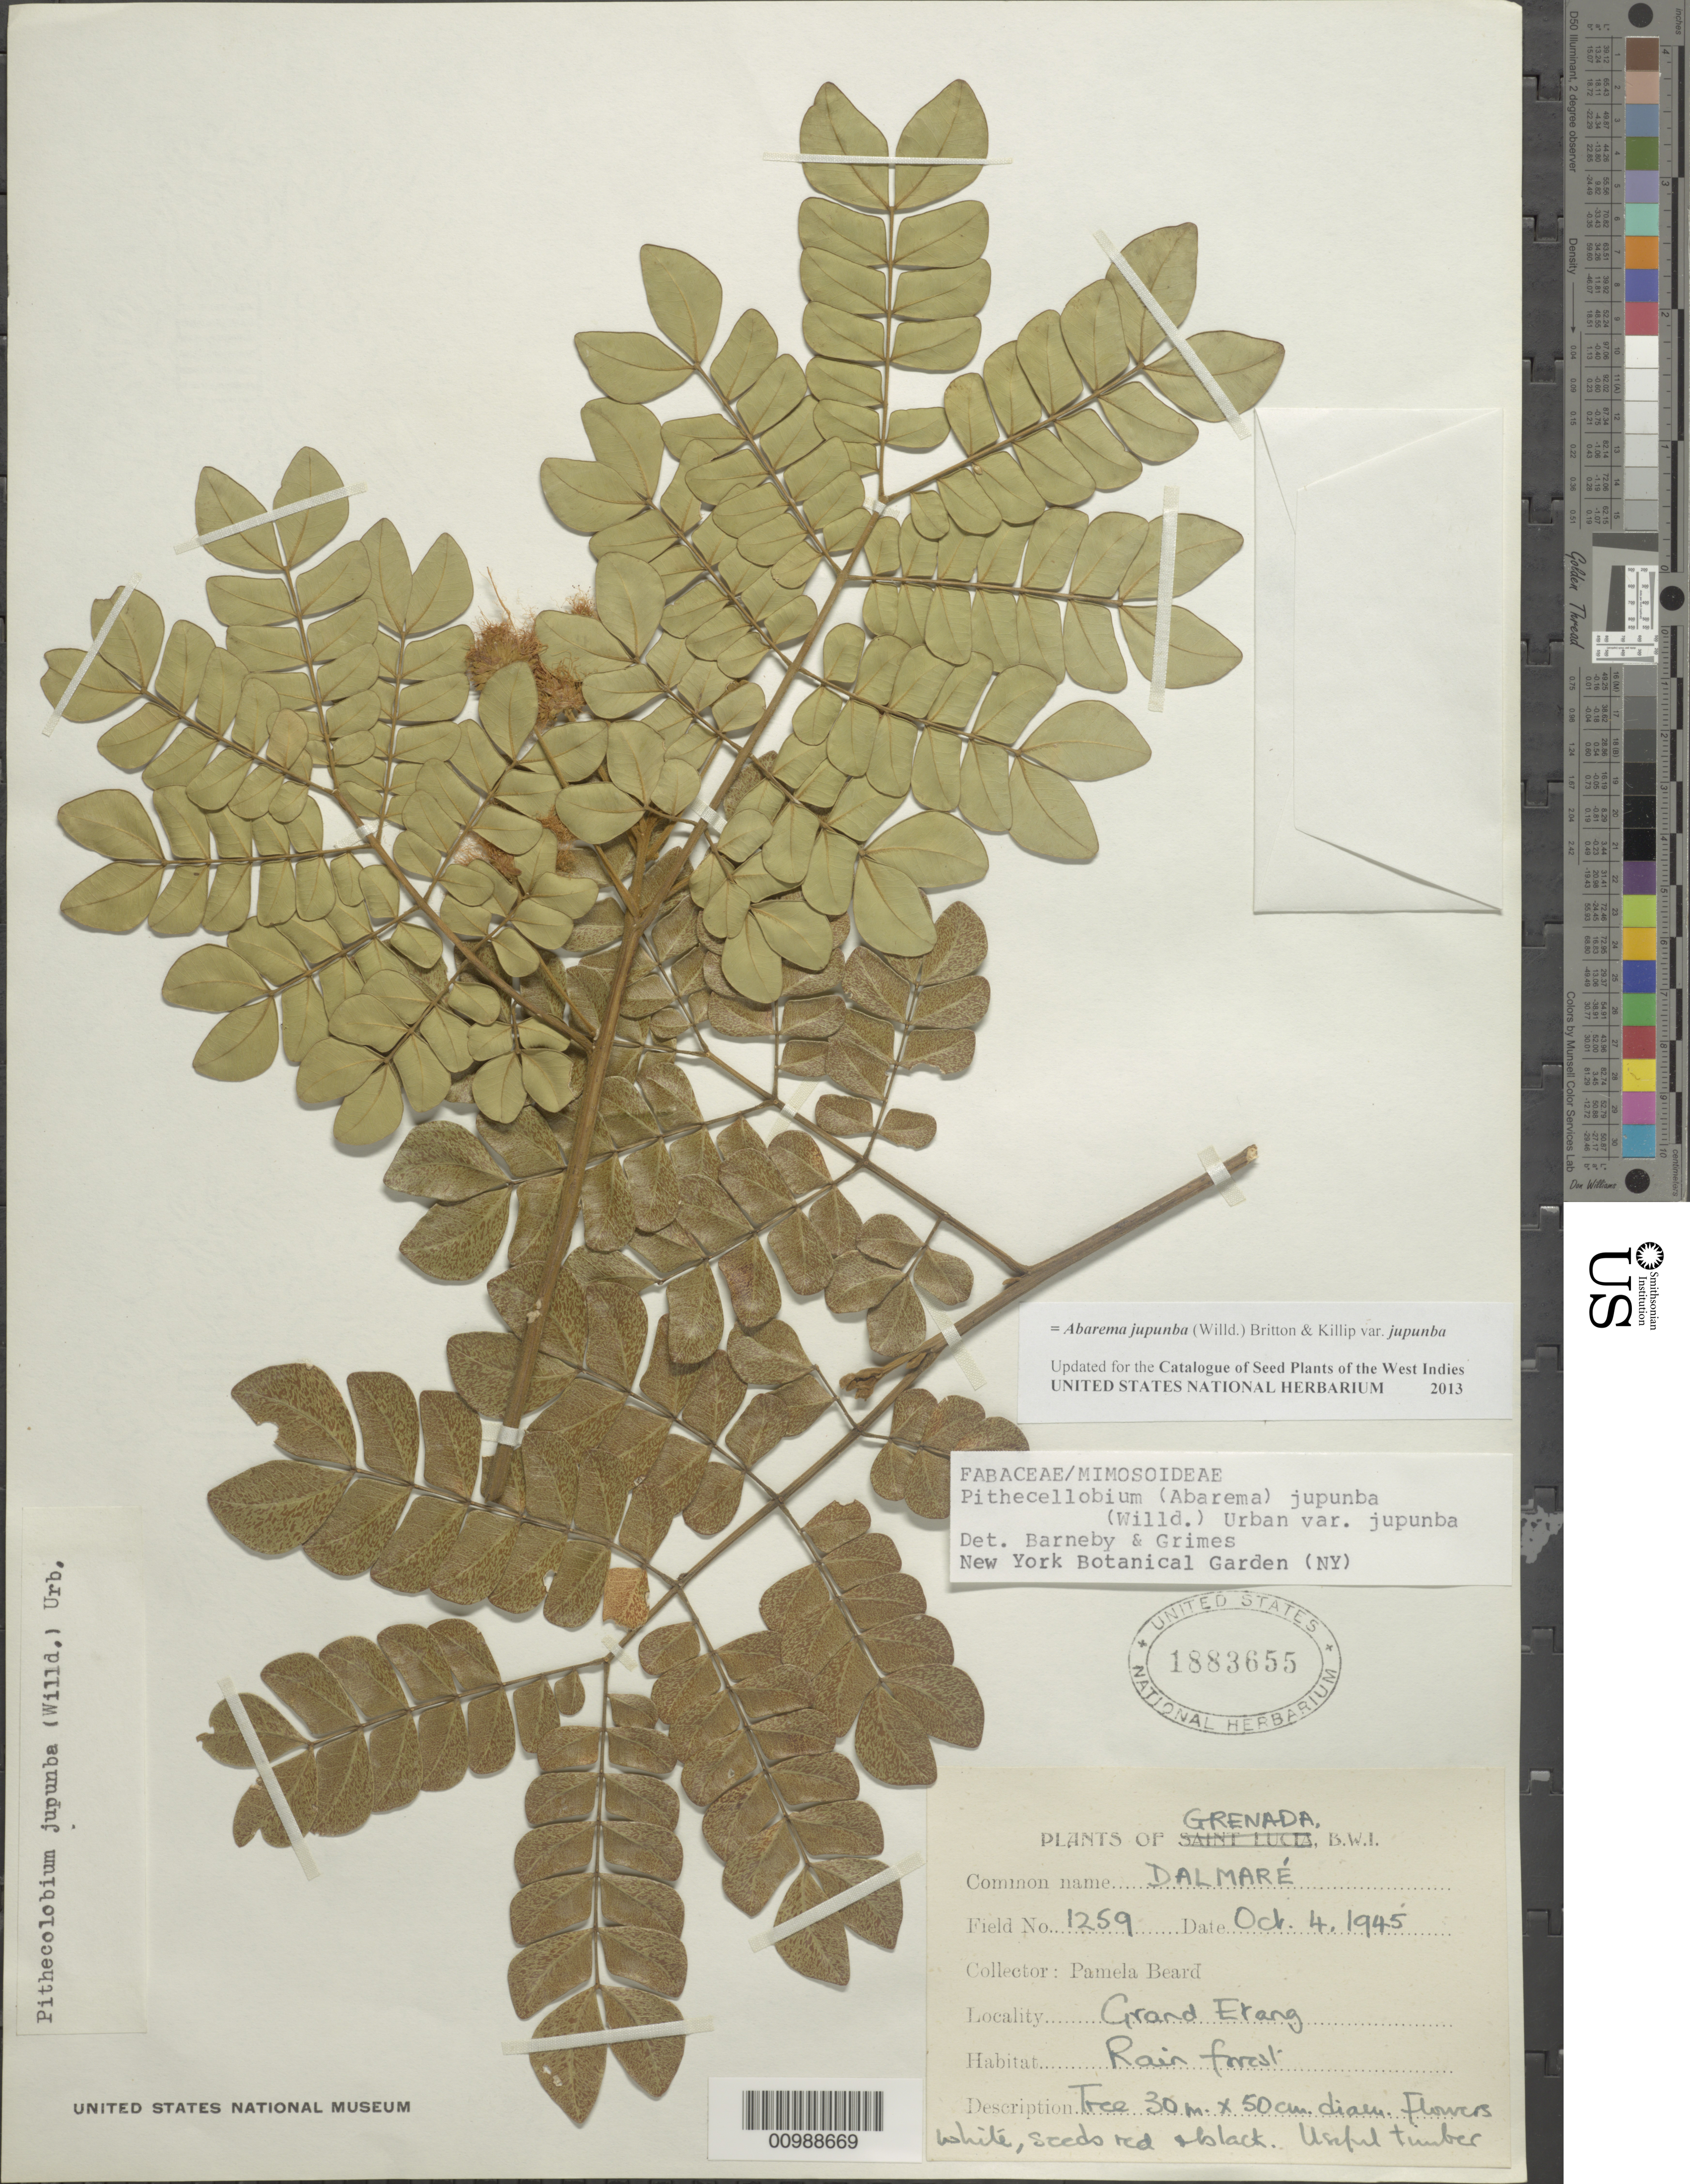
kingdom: Plantae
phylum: Tracheophyta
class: Magnoliopsida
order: Fabales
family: Fabaceae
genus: Abarema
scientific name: Abarema jupunba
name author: (Willd.) Britton & Killip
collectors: P. Beard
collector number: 1259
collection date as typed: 04 Oct 1945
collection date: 1945-10-04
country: Grenada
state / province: Saint Andrew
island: Grenada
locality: Grand Etang.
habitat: Rainforest.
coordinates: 0 N, 0 E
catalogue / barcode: US 1883655